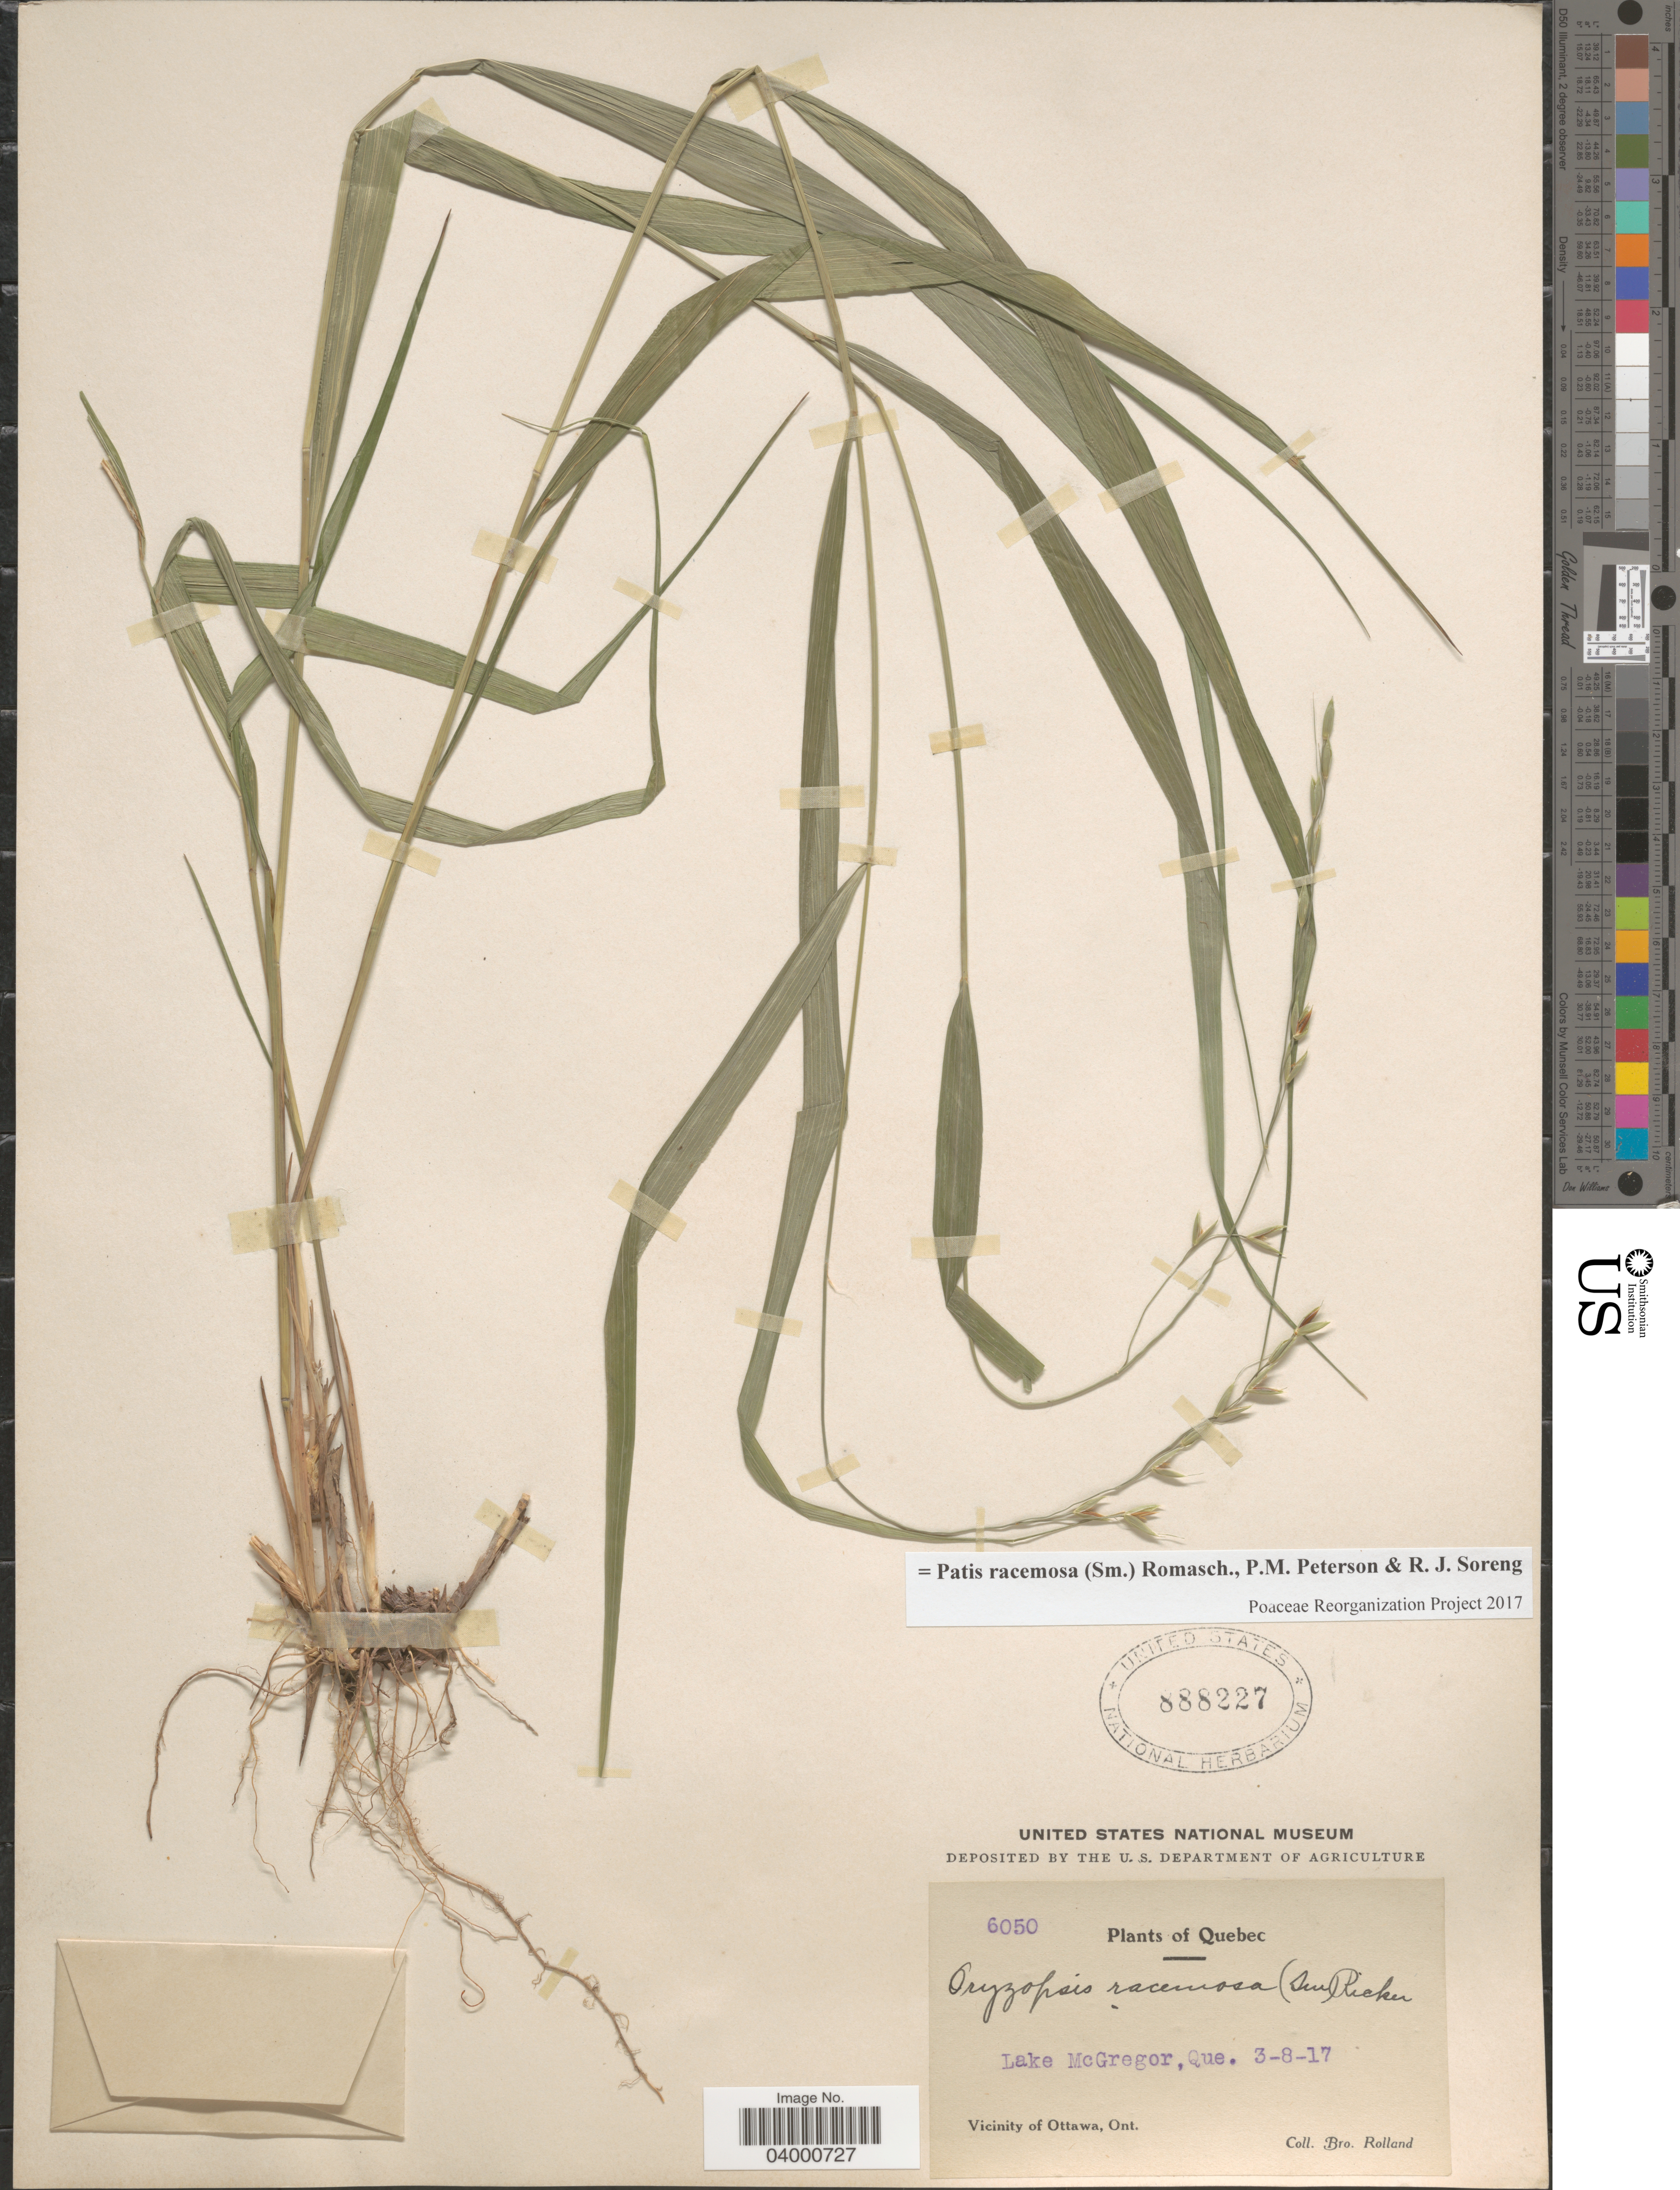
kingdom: Plantae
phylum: Tracheophyta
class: Liliopsida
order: Poales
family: Poaceae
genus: Patis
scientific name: Patis racemosa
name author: (Sm.) Romasch. et al.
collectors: B. Rolland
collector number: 6050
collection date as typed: Transcribed d/m/y: 3/8/17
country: Canada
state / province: Ontario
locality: Lake McGregor. Vicinity of Ottawa, Ont.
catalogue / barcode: US 88827